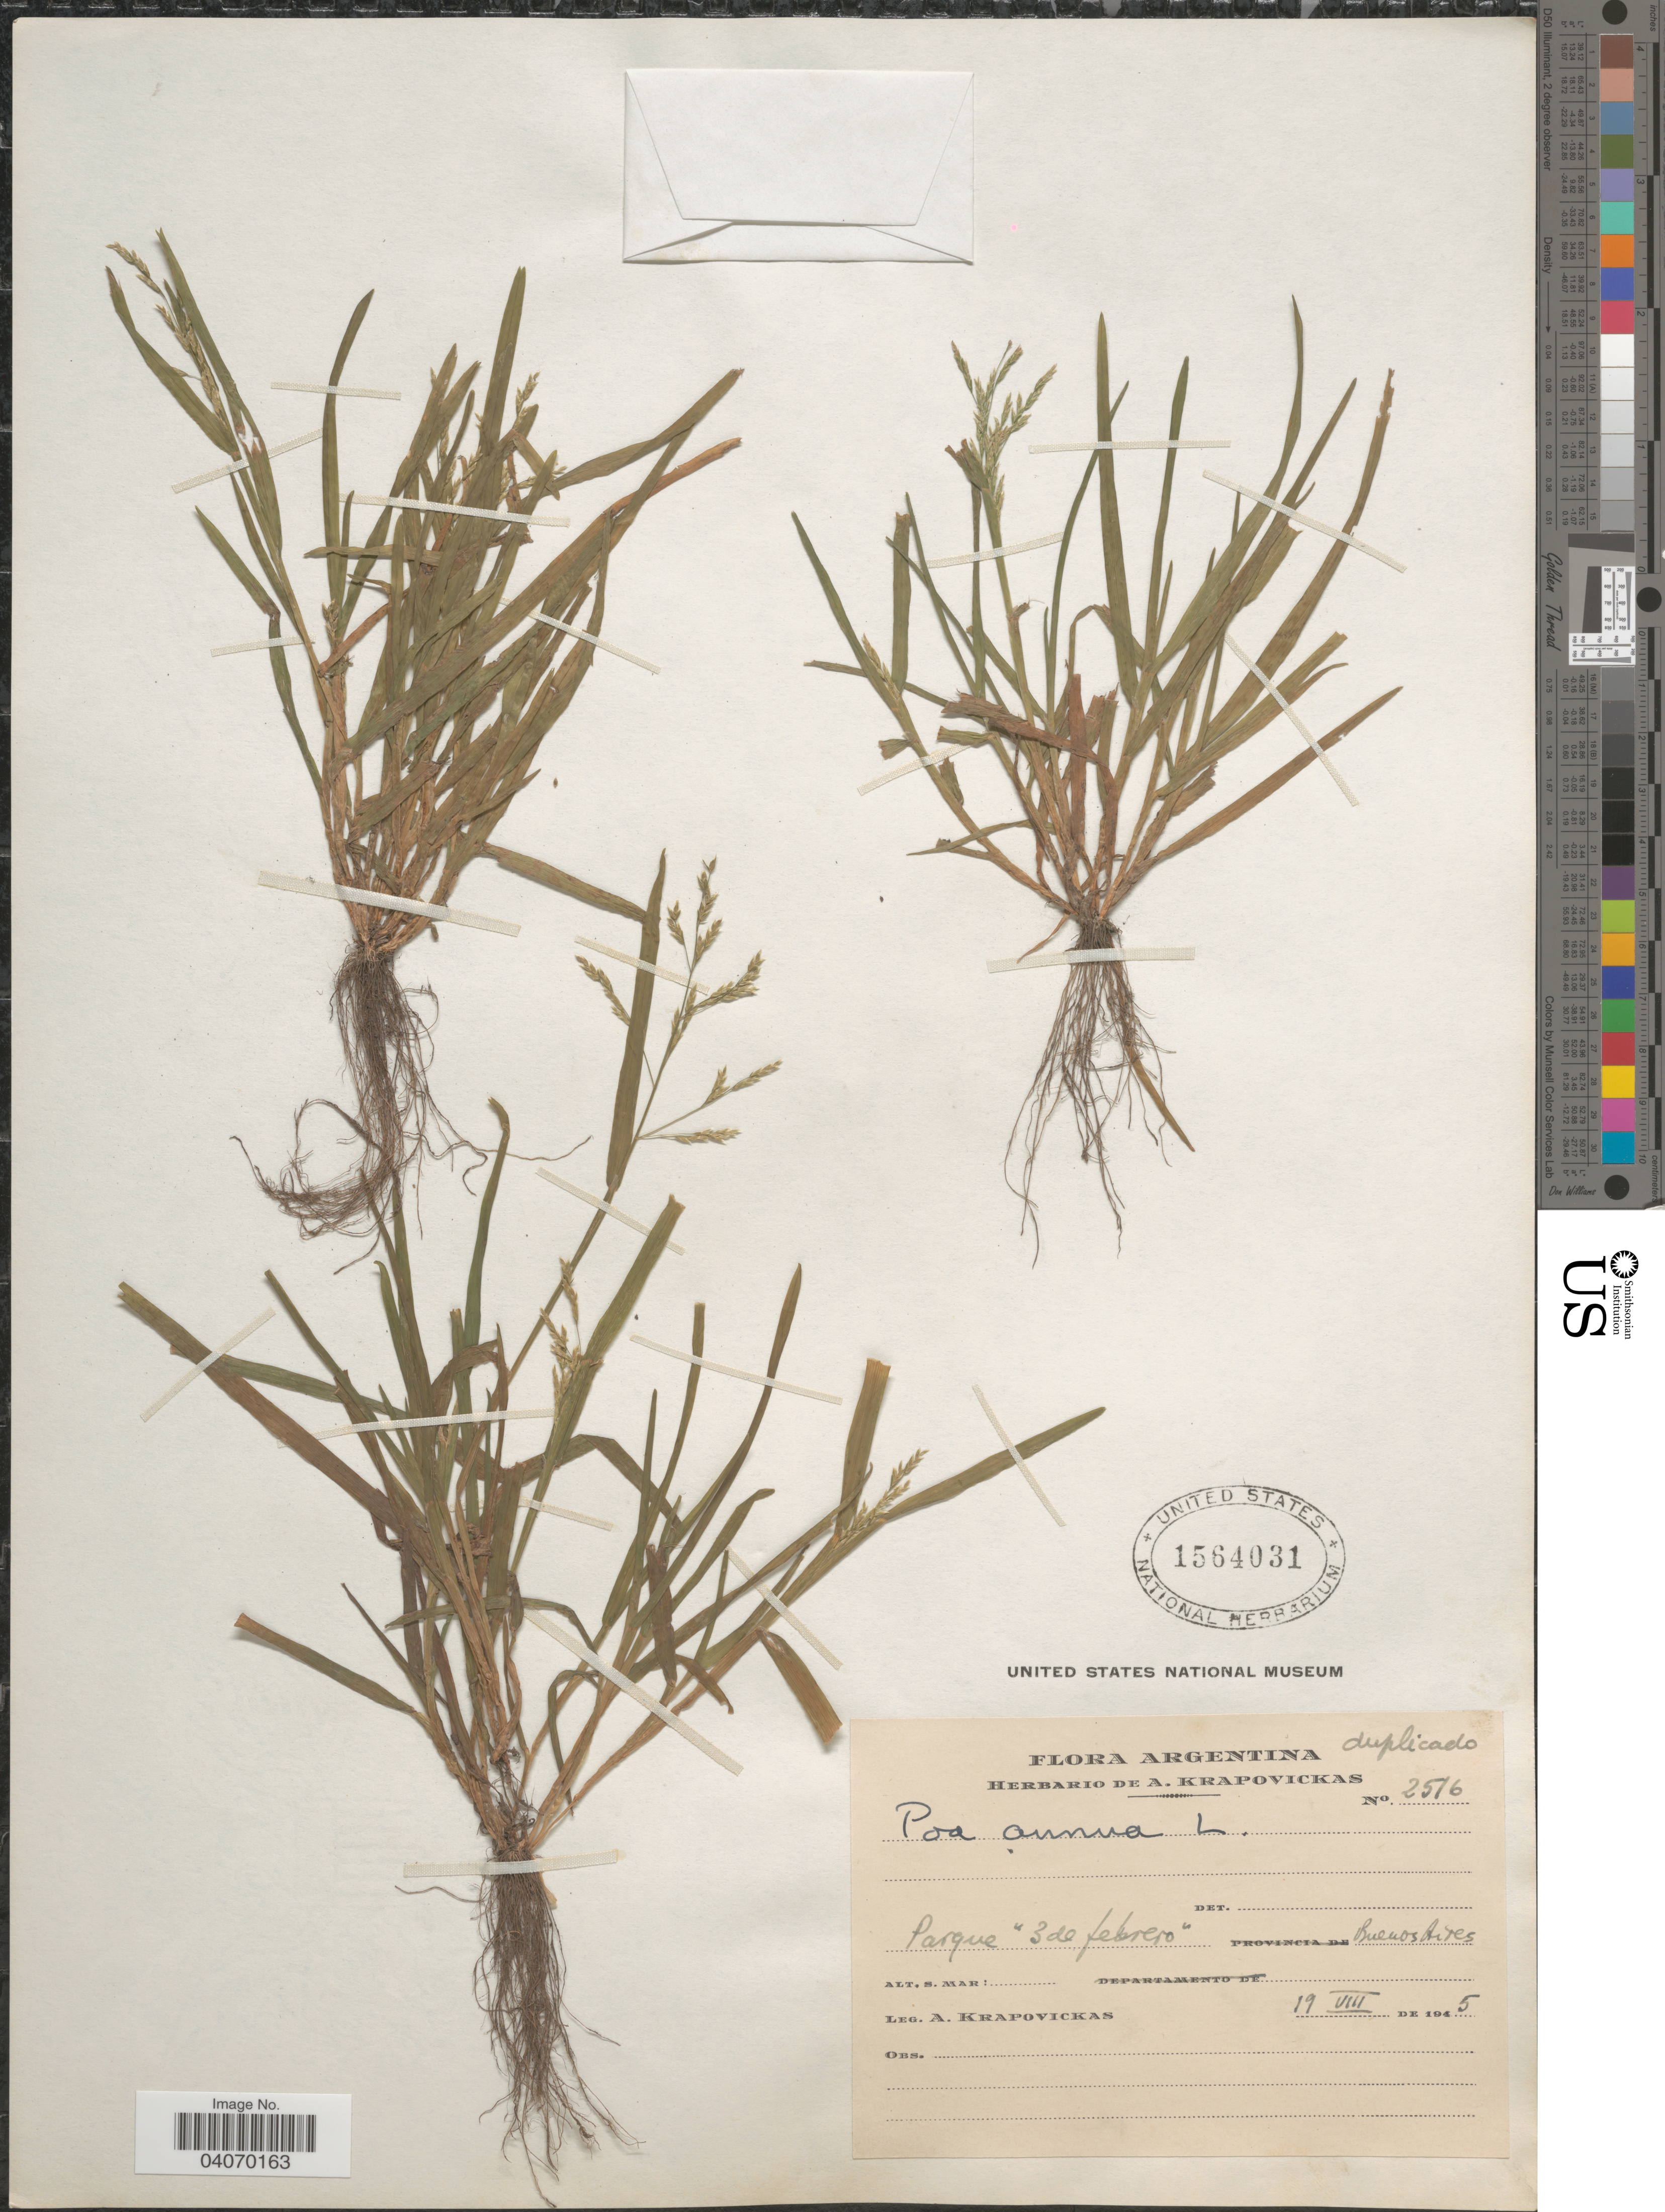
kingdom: Plantae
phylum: Tracheophyta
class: Liliopsida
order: Poales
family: Poaceae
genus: Poa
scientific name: Poa annua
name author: L.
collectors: A. Krapovickas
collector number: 2576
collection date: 1945-08-19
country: Argentina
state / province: Buenos Aires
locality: Parque "3de febrero".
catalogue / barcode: US 1564031